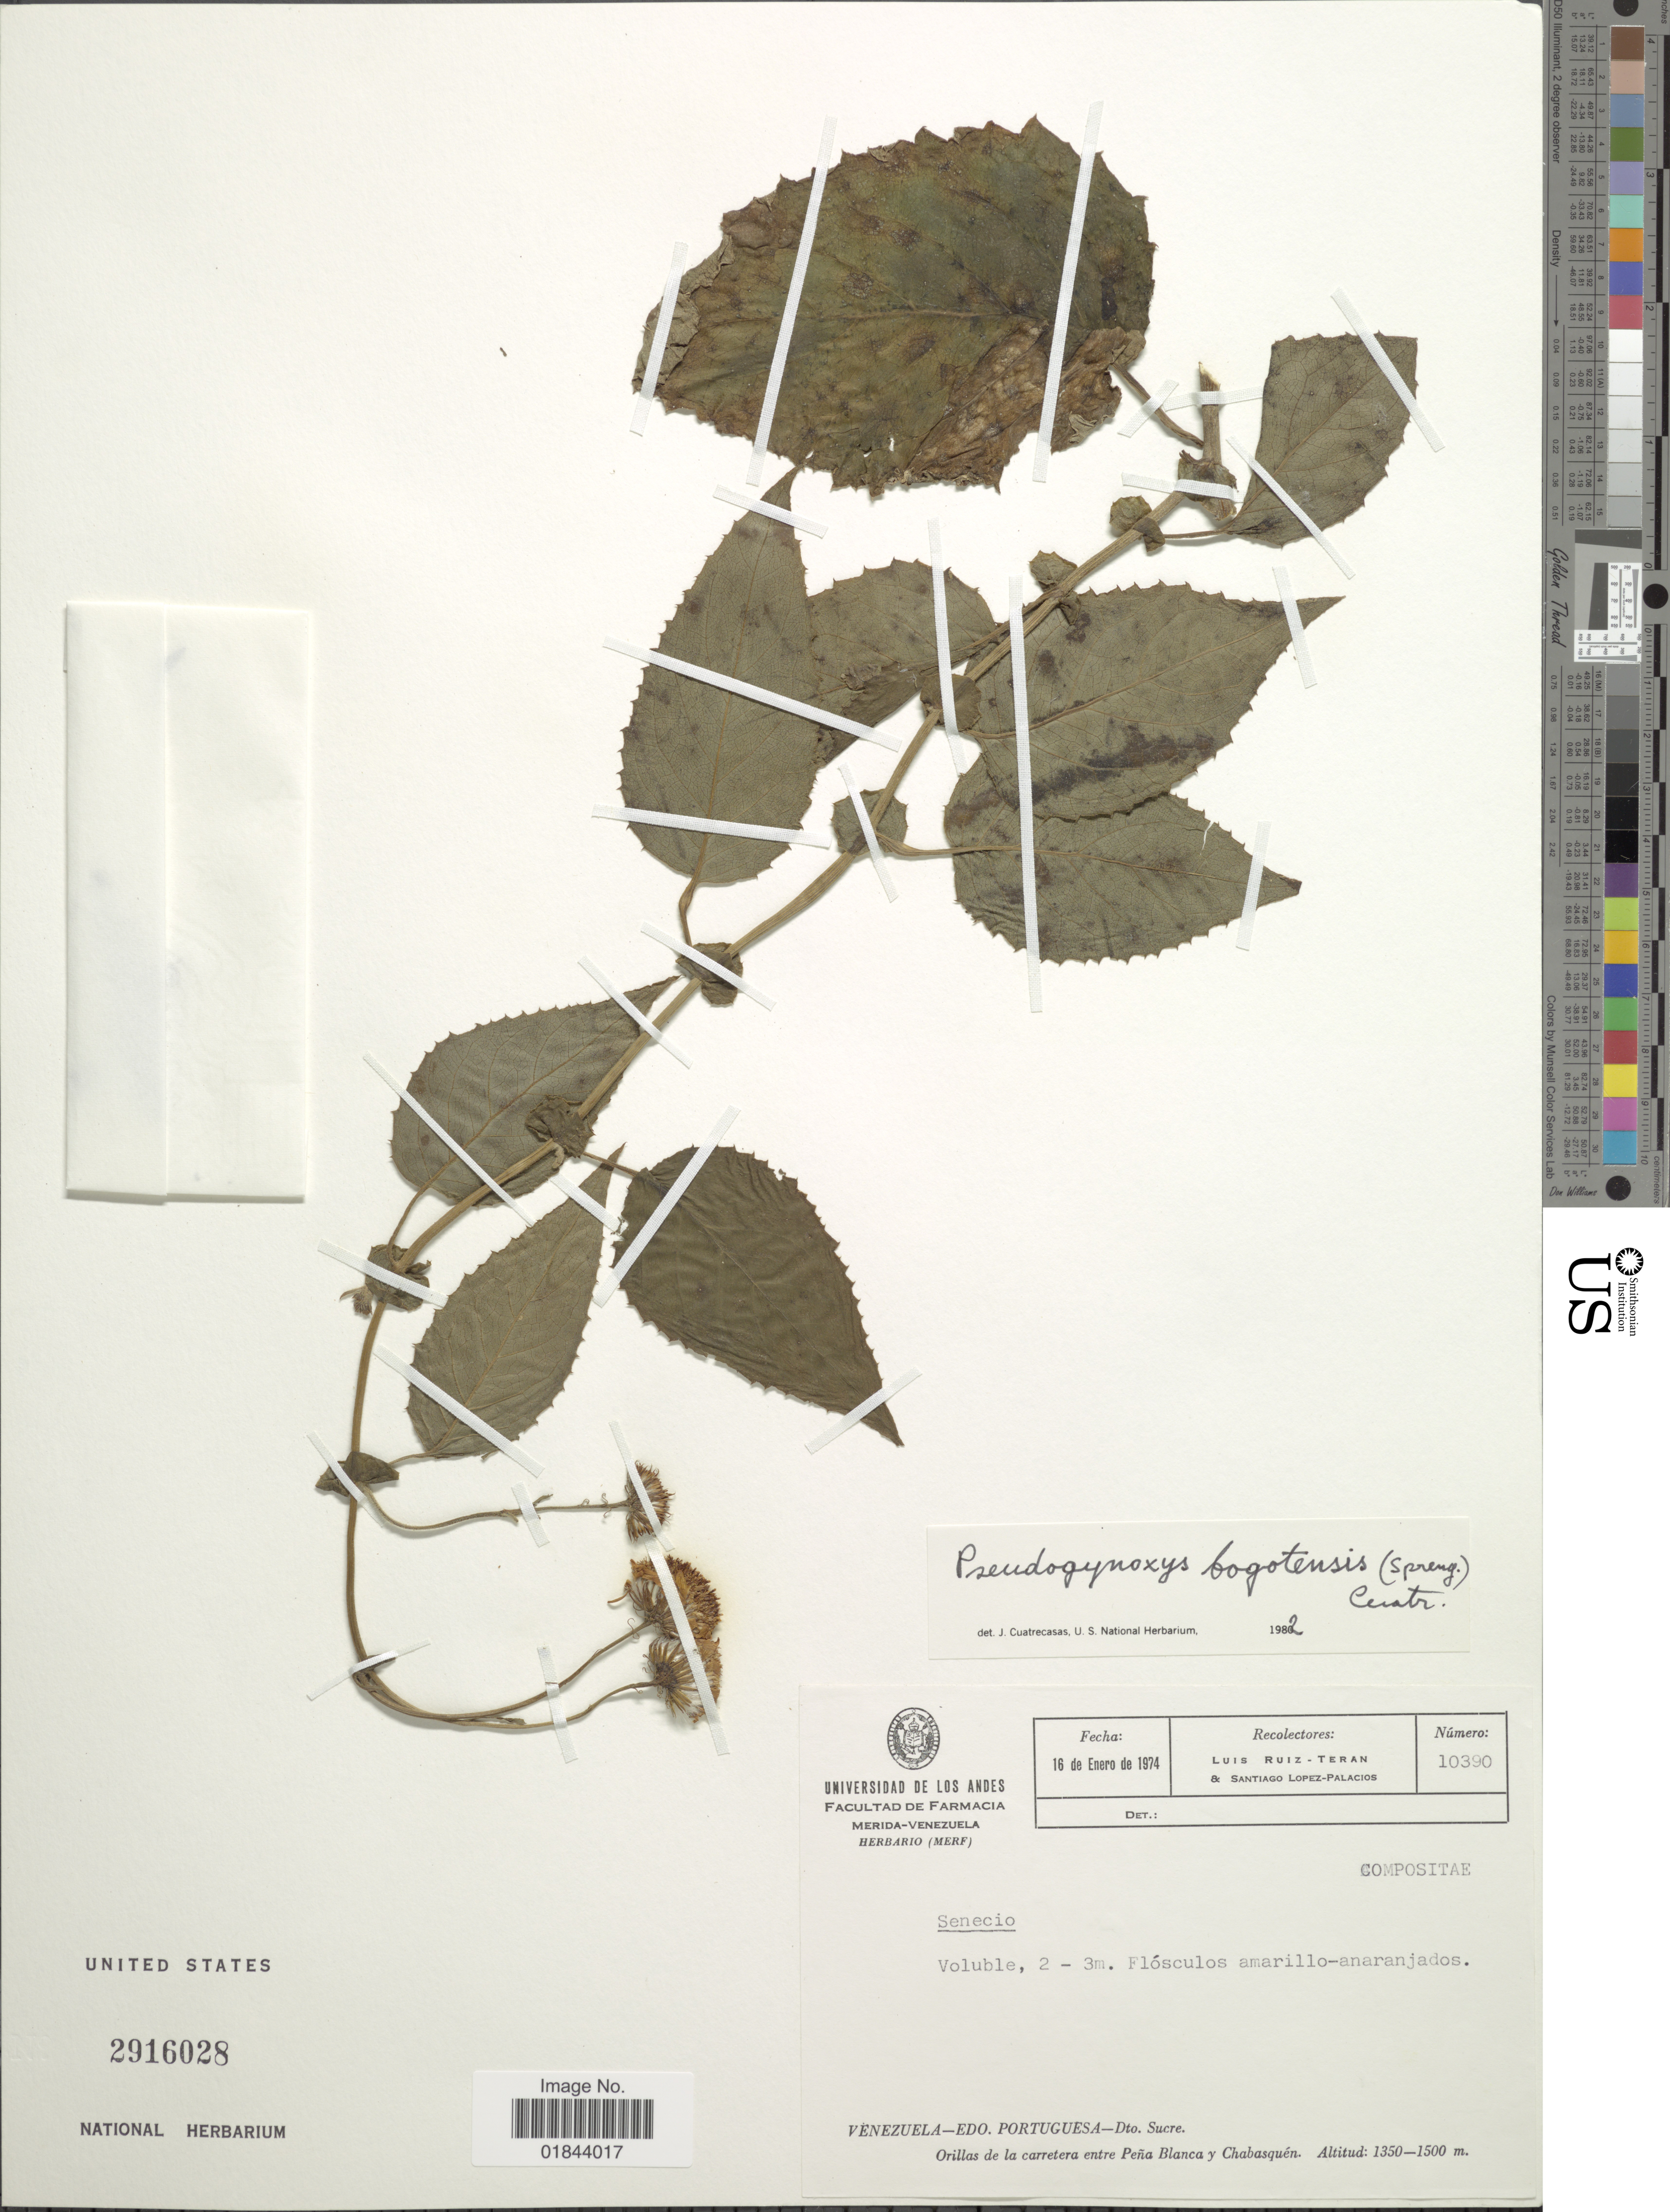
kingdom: Plantae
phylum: Tracheophyta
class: Magnoliopsida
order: Asterales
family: Asteraceae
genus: Pseudogynoxys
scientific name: Pseudogynoxys bogotensis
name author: (Spreng.) Cuatrec.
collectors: L. Teran & S. López-Palacios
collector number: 10390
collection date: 1974-01-16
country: Venezuela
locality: Edo Portuguesa-Dto Sucre, Orillas de la carretera entra Peña Blanca y Chabasquén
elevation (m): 1350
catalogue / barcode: US 2916028